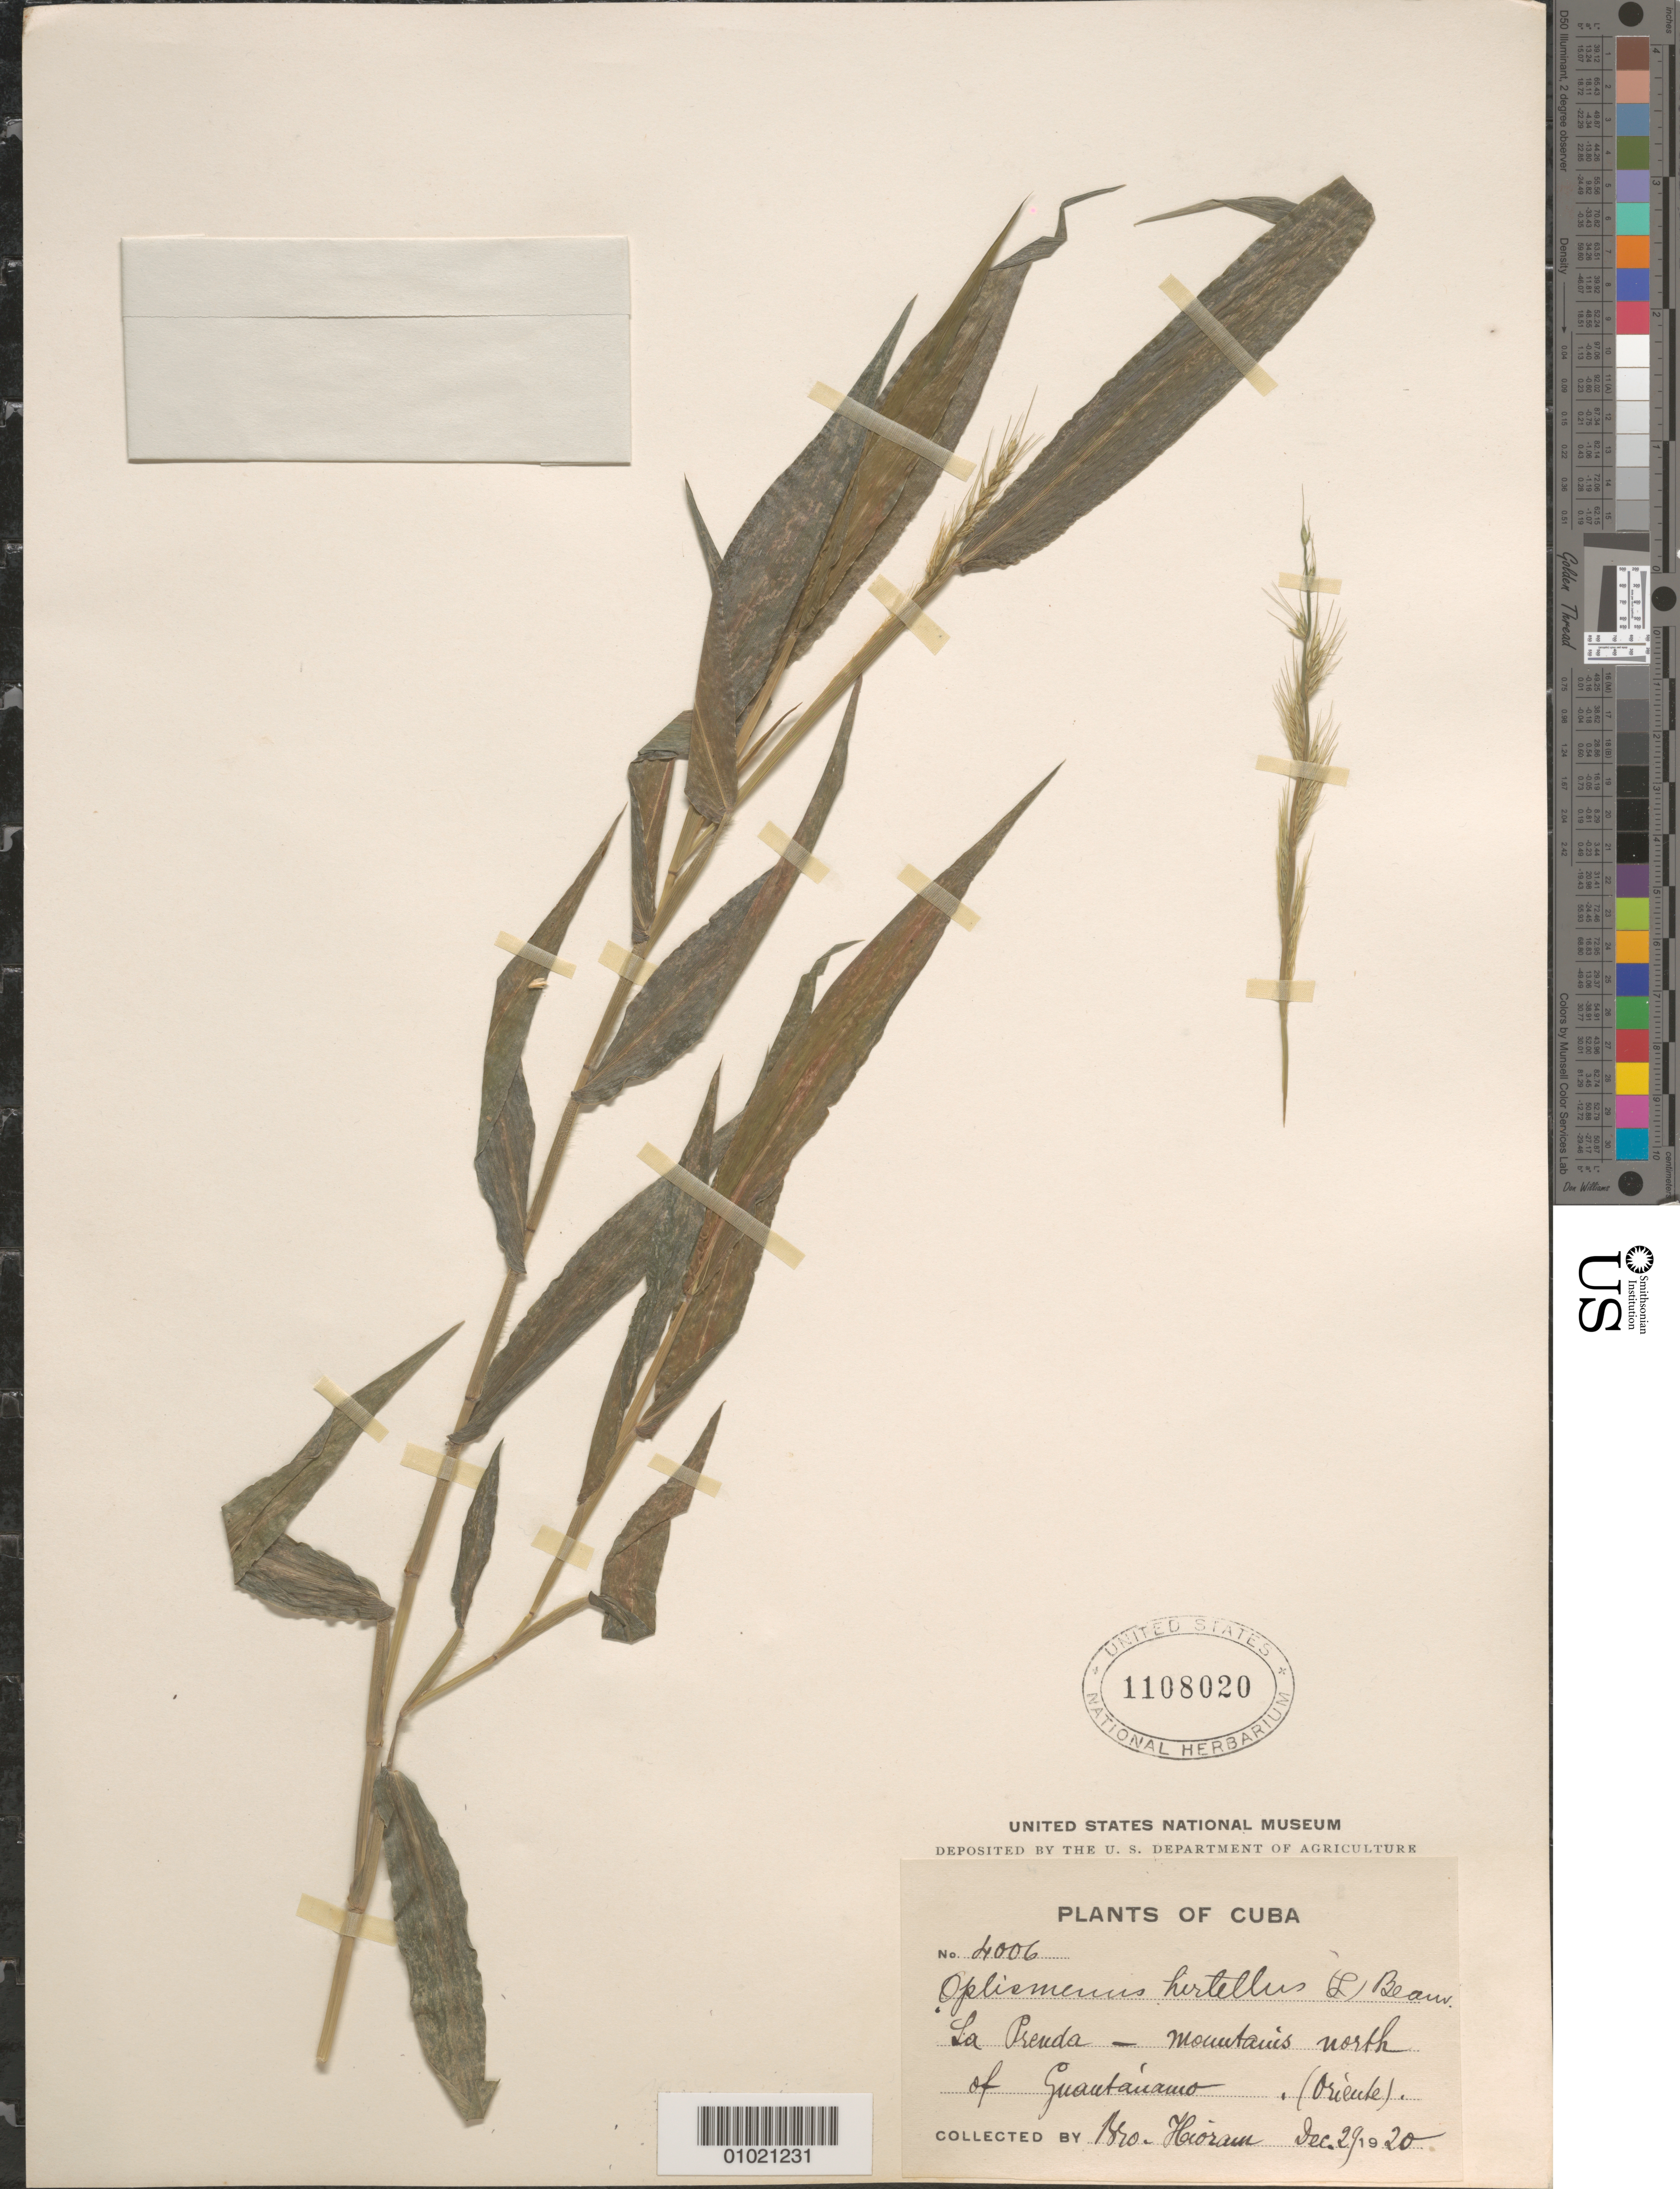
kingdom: Plantae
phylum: Tracheophyta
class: Liliopsida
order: Poales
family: Poaceae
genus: Oplismenus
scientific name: Oplismenus hirtellus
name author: (L.) P. Beauv.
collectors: Bro. Hioram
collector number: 2006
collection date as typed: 29 Dec 1920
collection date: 1920-12-29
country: Cuba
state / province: Guantánamo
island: Cuba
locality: La Pseuda-- mountains north of Guantánamo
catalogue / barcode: US 1108020